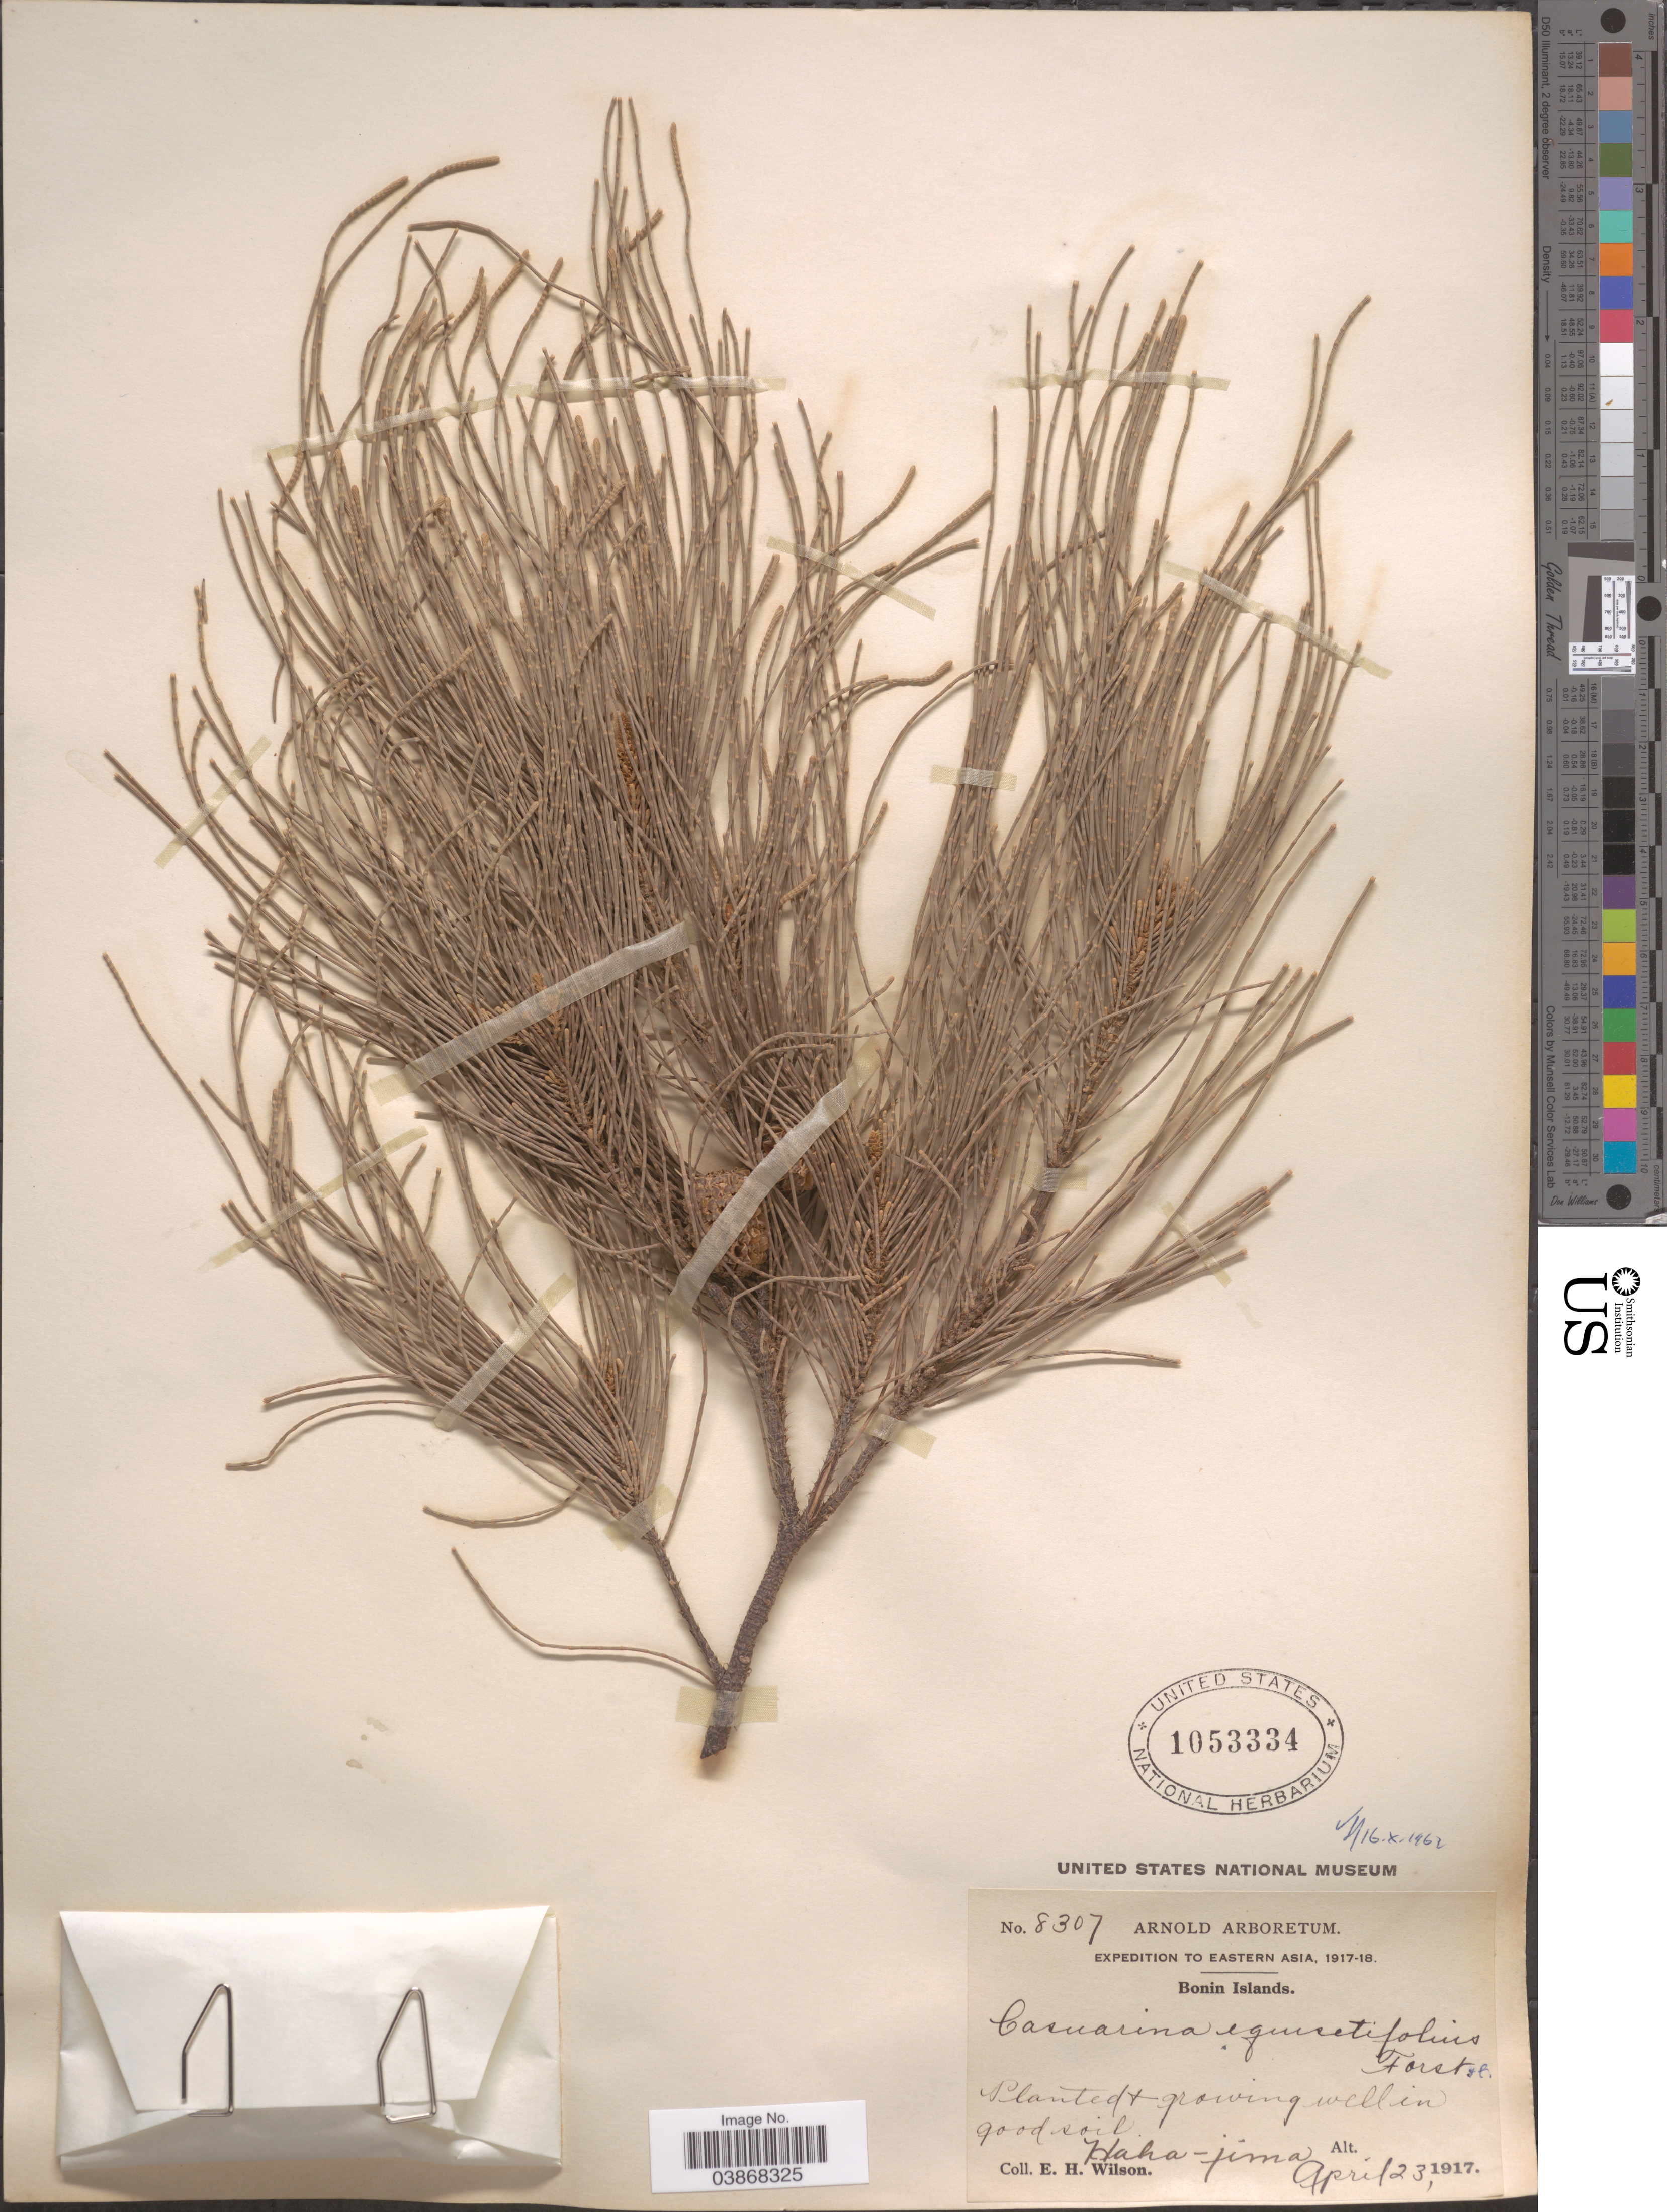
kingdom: Plantae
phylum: Tracheophyta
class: Magnoliopsida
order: Fagales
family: Casuarinaceae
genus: Casuarina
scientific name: Casuarina equisetifolia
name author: L.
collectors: E. Wilson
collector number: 8307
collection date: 1917-04-23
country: Japan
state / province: Tokyo, Federal City of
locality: Eastern Asia. Bonin Islands. Haha-jima.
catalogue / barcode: US 1053334